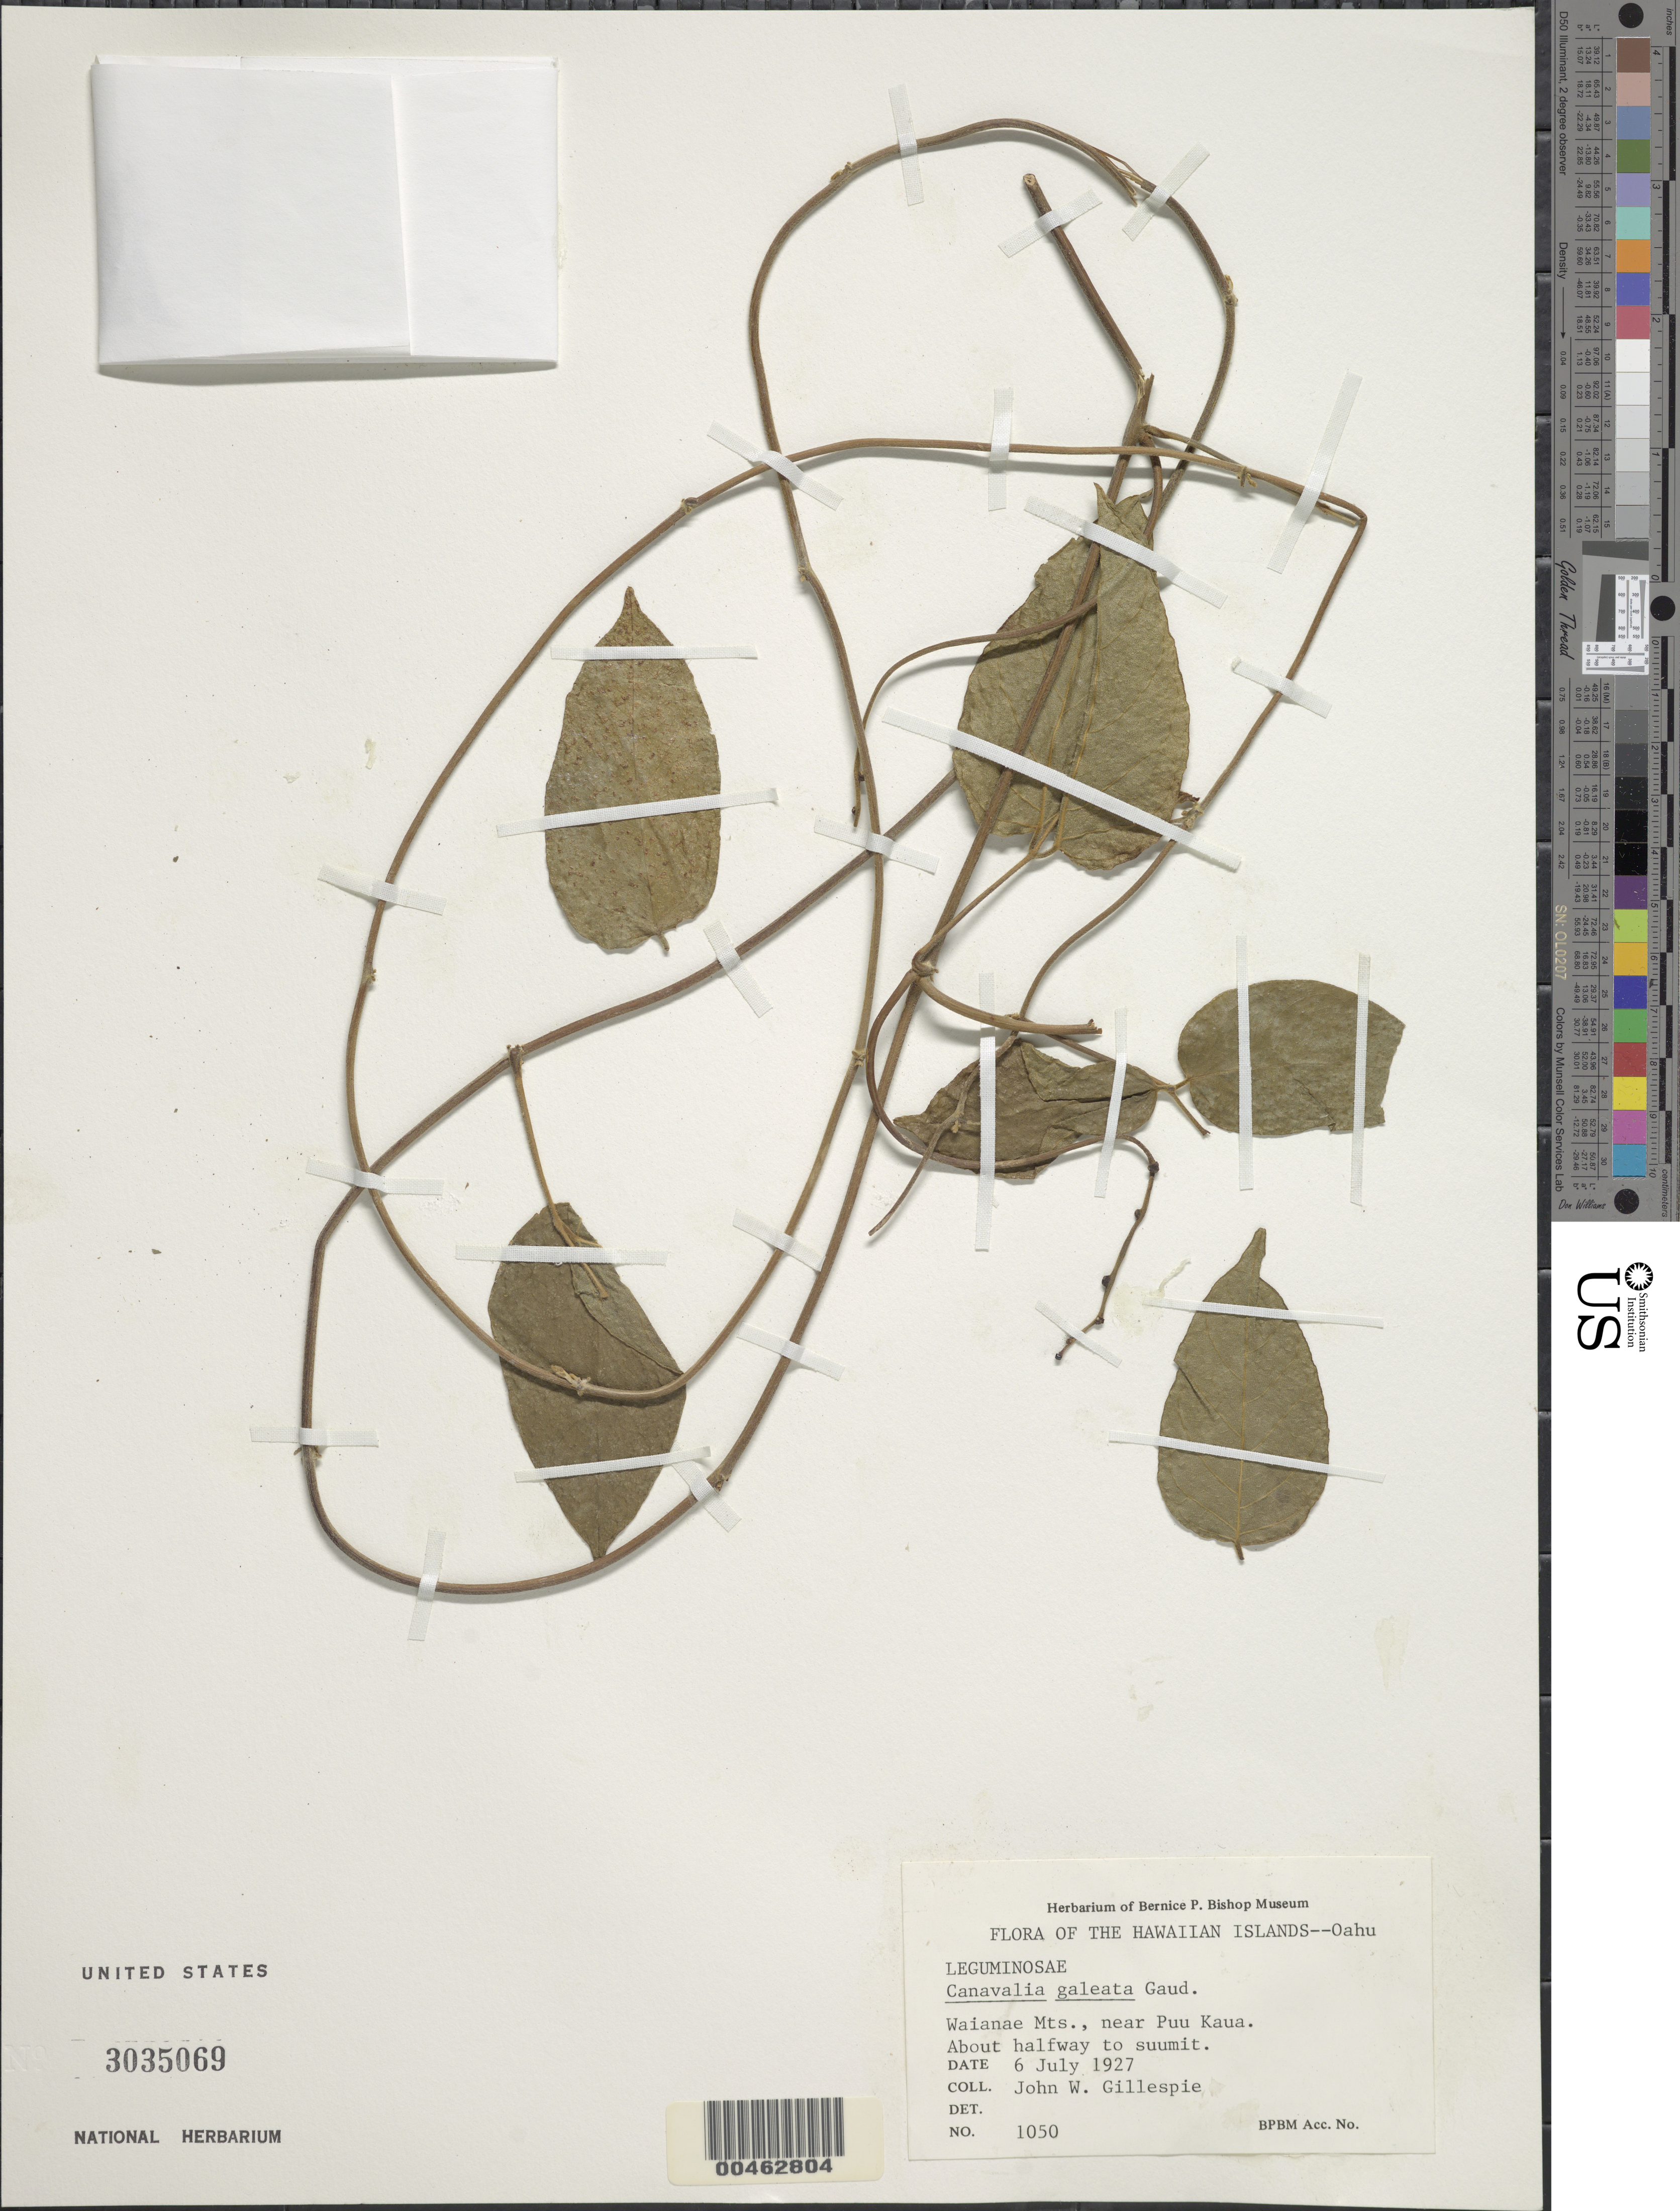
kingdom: Plantae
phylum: Tracheophyta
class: Magnoliopsida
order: Fabales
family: Fabaceae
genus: Canavalia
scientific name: Canavalia galeata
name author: Gaudich.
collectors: J. W. Gillespie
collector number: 1050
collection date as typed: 6 Jul 1927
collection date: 1927-07-06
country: United States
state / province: Hawaii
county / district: Honolulu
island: Oahu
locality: Waianae Mts., near Puu Kaua. About halfway to summit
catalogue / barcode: US 3035069